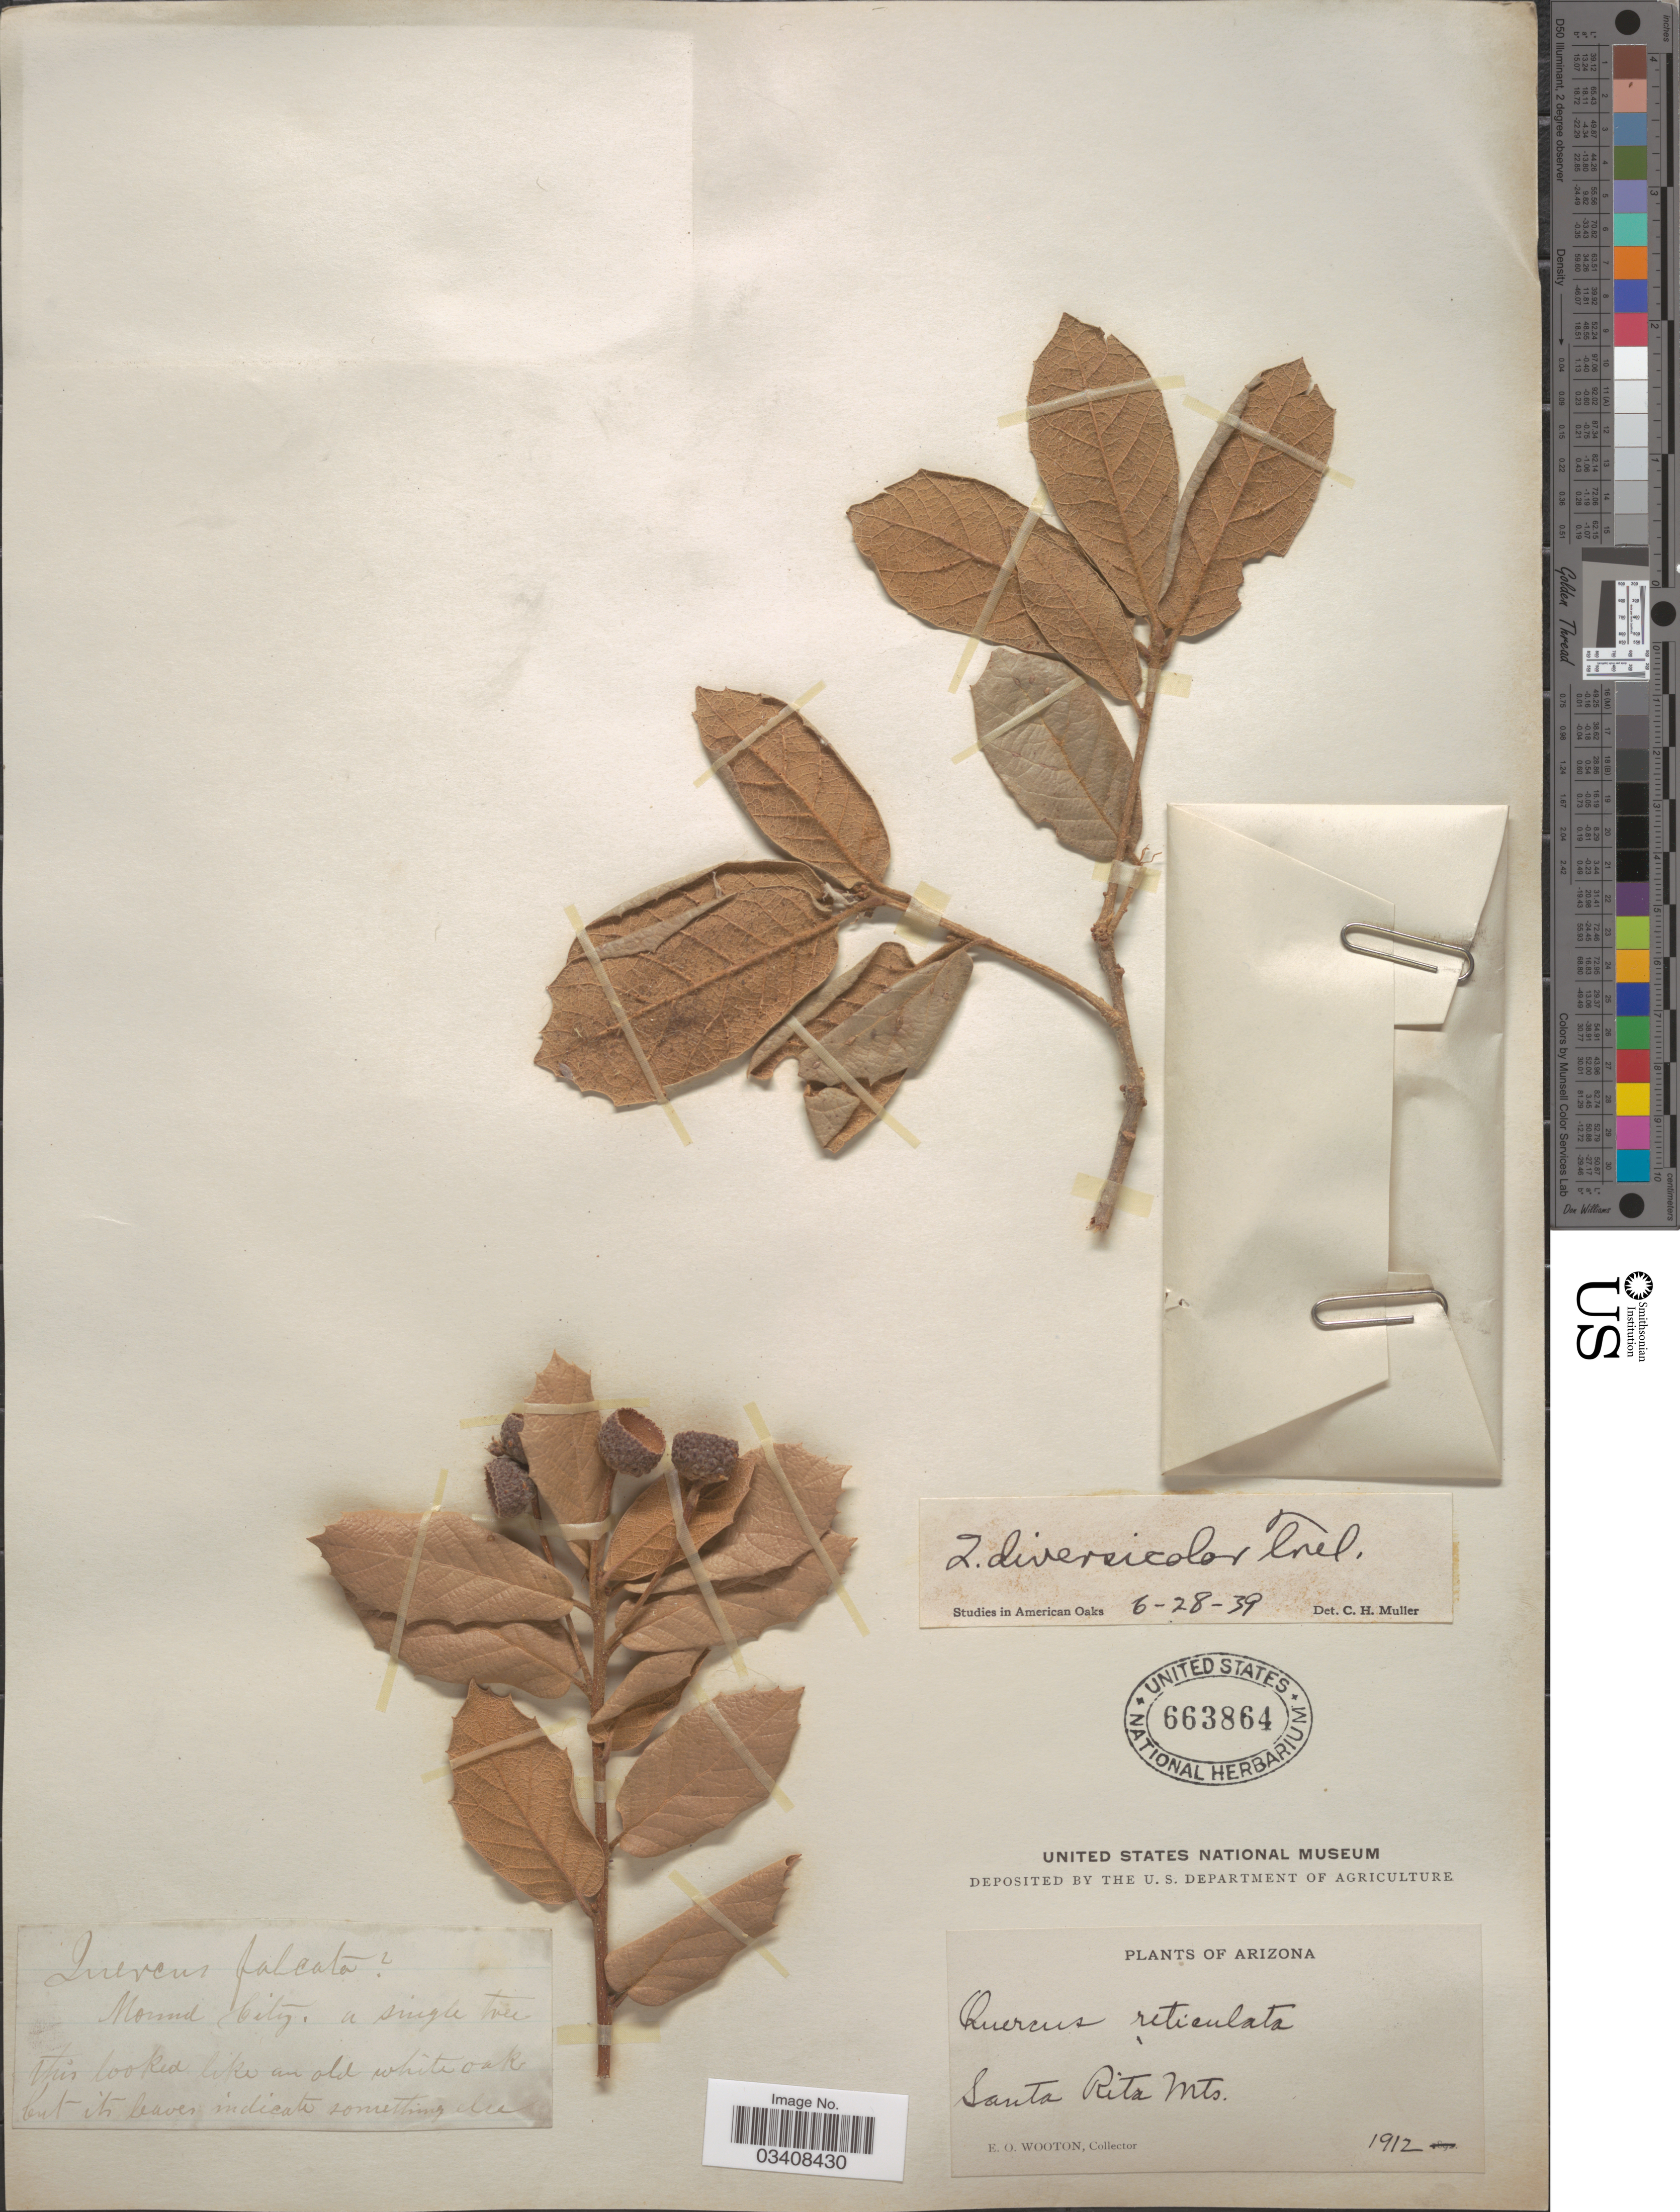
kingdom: Plantae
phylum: Tracheophyta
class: Magnoliopsida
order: Fagales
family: Fagaceae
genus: Quercus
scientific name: Quercus rugosa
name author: Née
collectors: E. O. Wooton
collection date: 1912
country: United States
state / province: Arizona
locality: Santa Rita Mts.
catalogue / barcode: US 663864